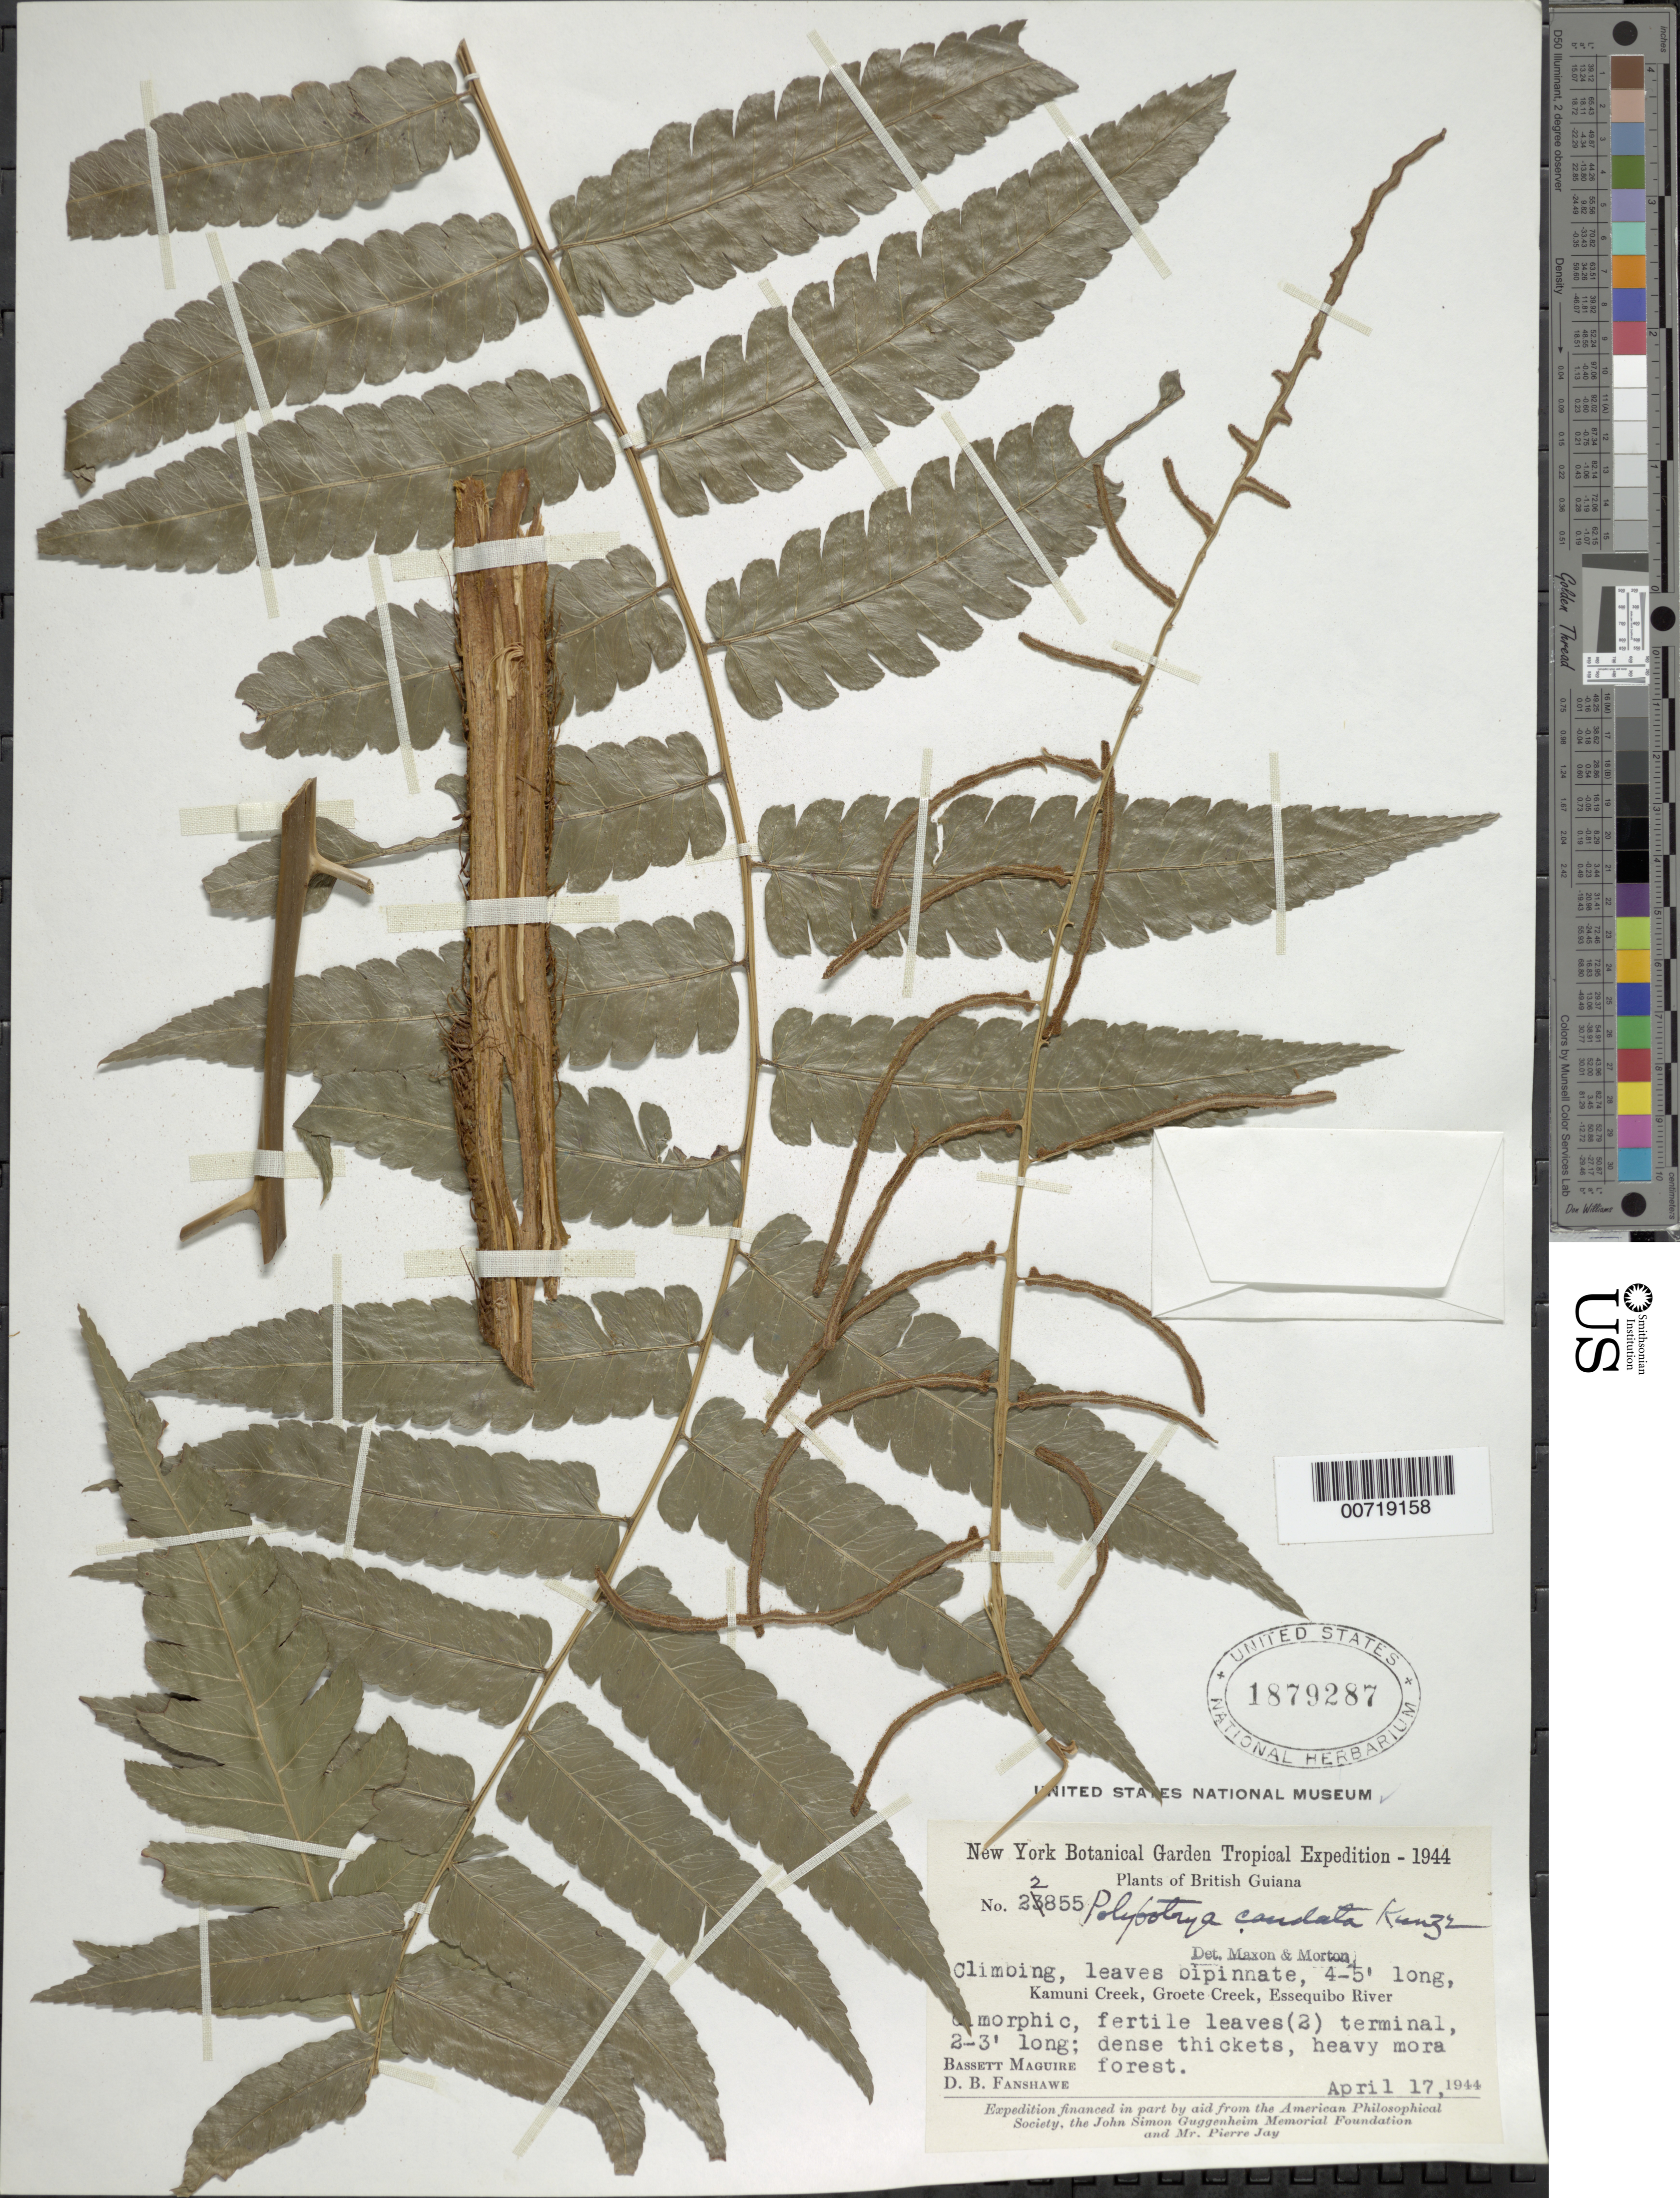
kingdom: Plantae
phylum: Tracheophyta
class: Polypodiopsida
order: Polypodiales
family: Dryopteridaceae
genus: Polybotrya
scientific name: Polybotrya caudata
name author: Kunze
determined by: Maxon, W. R.; Morton, C. V.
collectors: B. Maguire & D. B. Fanshawe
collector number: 22855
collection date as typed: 17-Apr-44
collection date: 1944-04-17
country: Guyana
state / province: Essequibo Isl-W. Demerara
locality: Kamuni Creek, Groete Creek, Essequibo River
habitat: Dense thickets, heavy Mora forest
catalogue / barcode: US 1879287